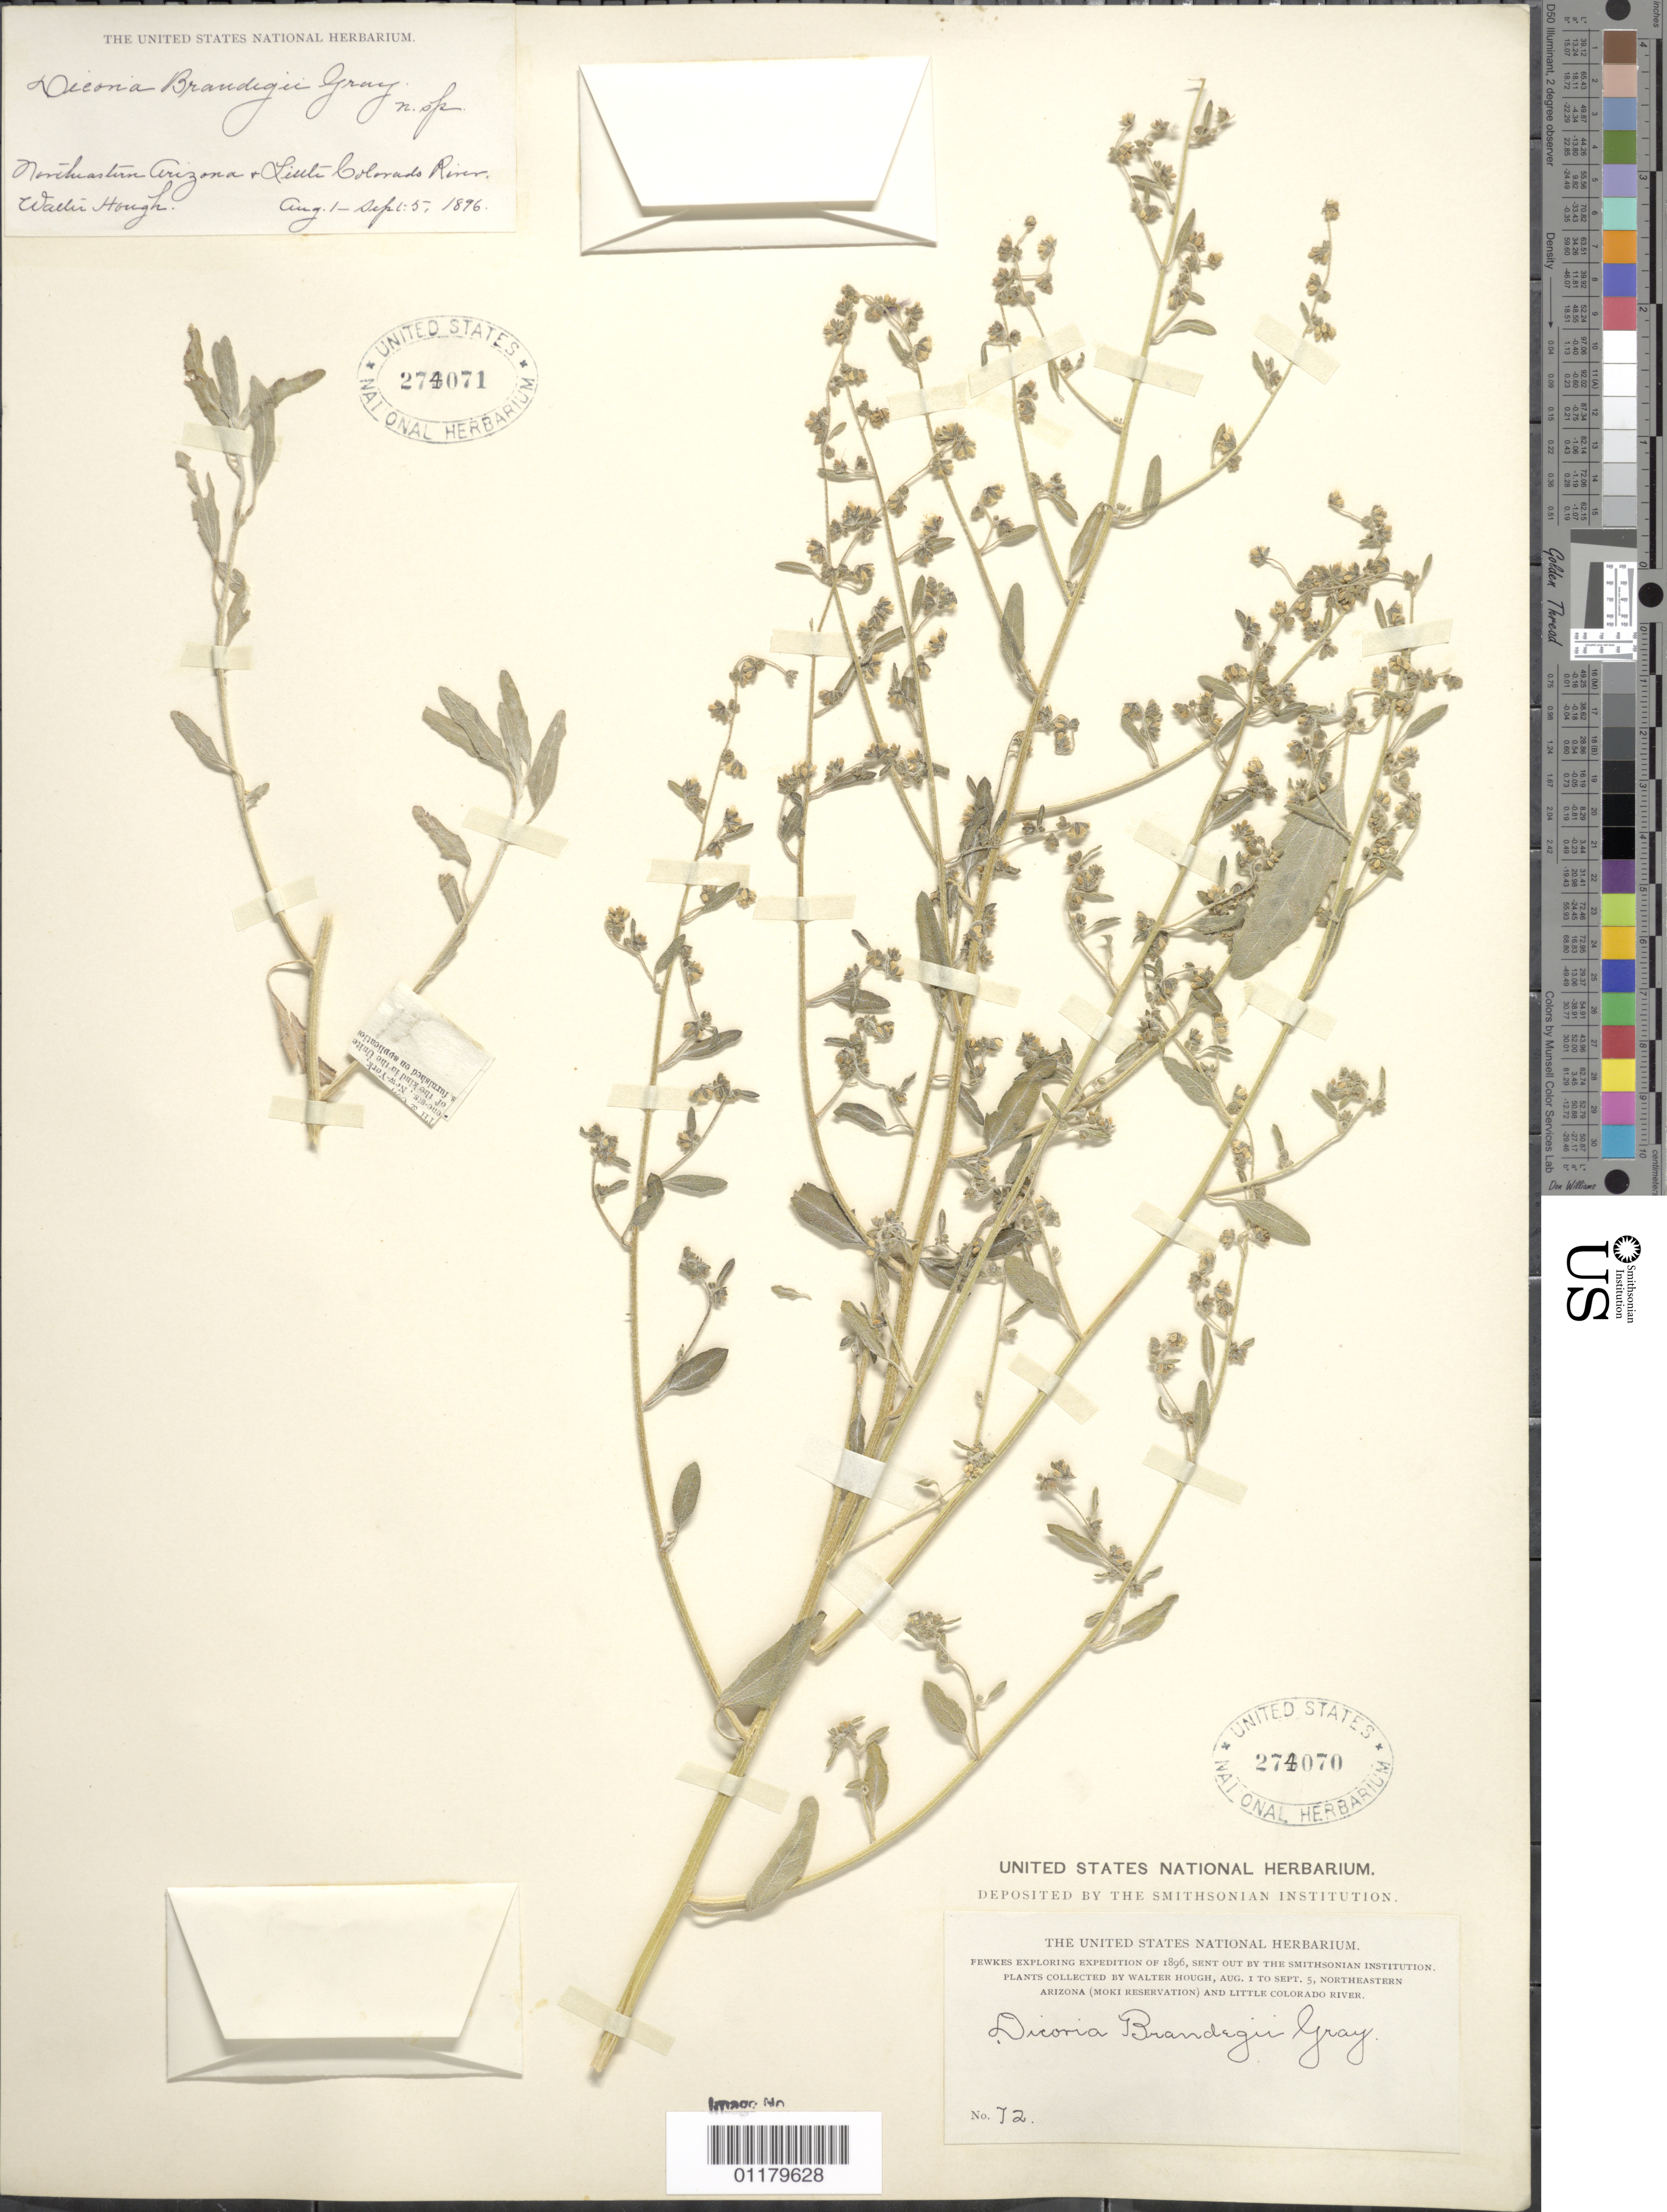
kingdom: Plantae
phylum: Tracheophyta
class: Magnoliopsida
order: Asterales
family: Asteraceae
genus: Dicoria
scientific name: Dicoria brandegeei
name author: A. Gray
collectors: W. Hough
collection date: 1896-08-01/1896-09-05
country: United States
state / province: Arizona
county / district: Coconino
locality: Little Colorado River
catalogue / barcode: US 274071-2